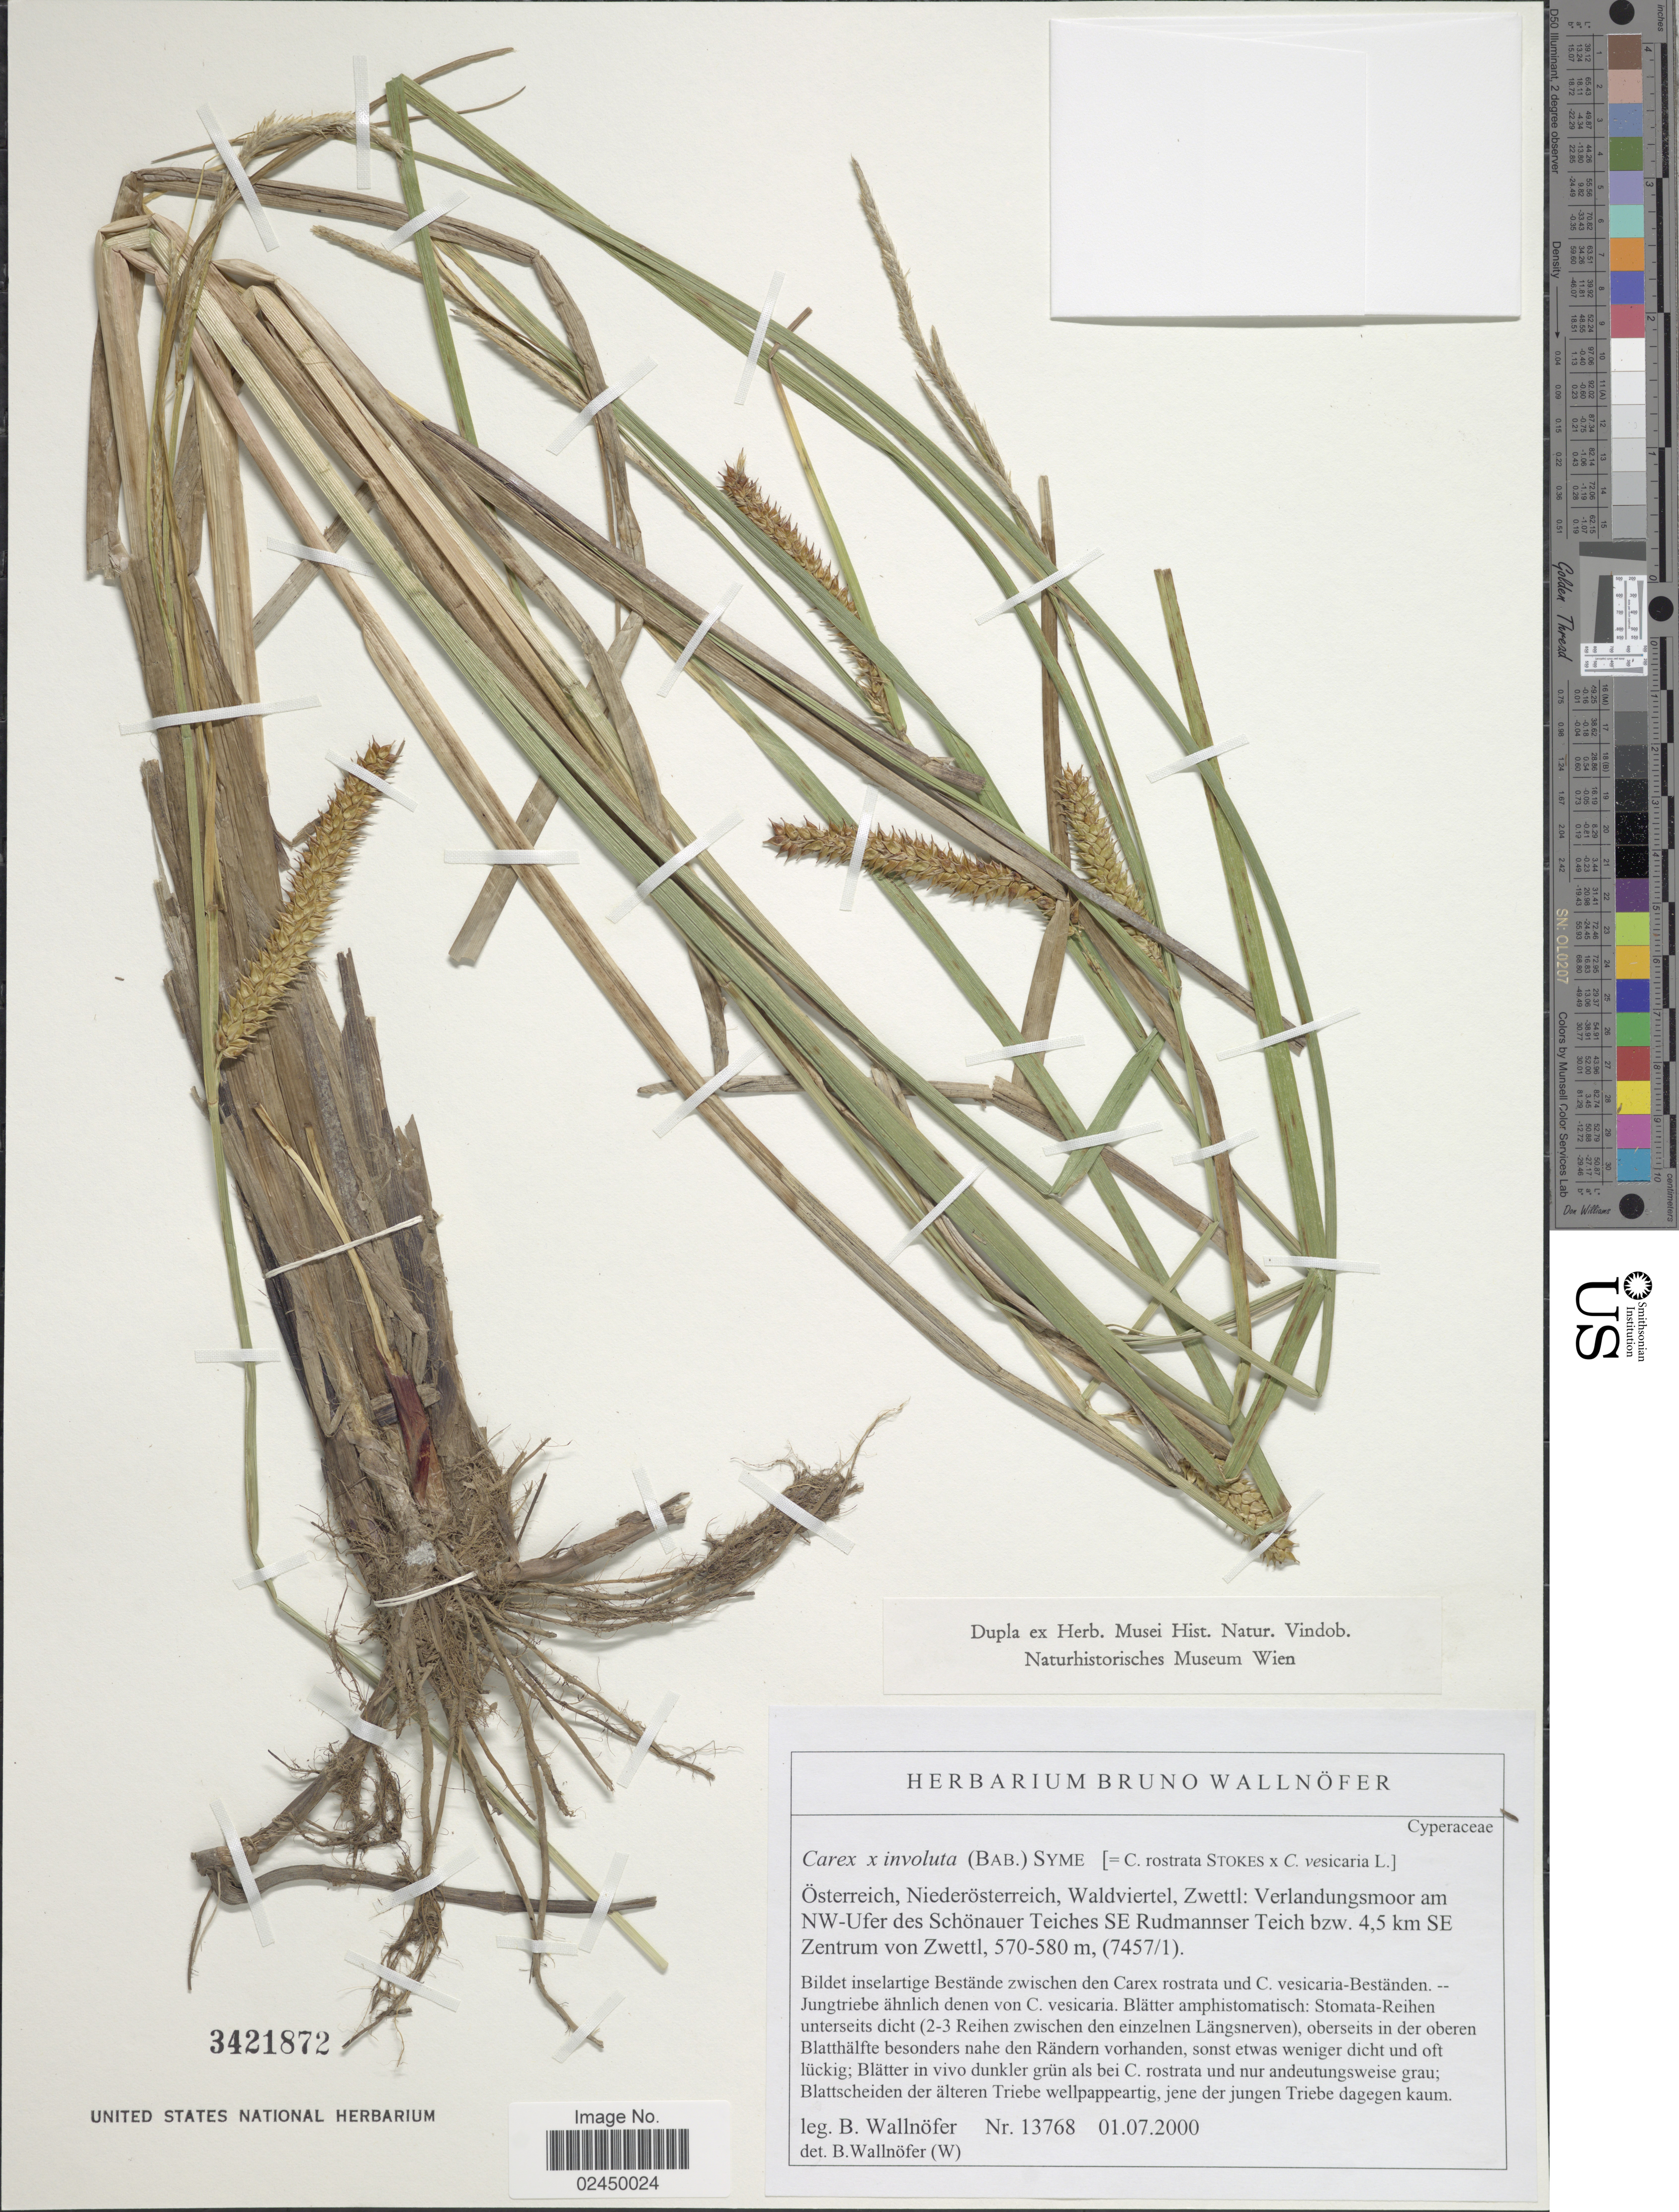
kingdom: Plantae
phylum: Tracheophyta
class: Liliopsida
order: Poales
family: Cyperaceae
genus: Carex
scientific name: Carex x involuta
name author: (Bab.) Syme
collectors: B. Wallnöfer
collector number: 13768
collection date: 2000-07-01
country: Austria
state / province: Niederosterreich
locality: Osterreich, Niederosterreich, Waldviertel, Zwettl: Verlandungsmoor am NW-Ufer des Schonauer Teiches SE Rudmannser Teich bzw. 4,5 km SE Zentrum von Zwettl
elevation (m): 570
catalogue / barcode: US 3421872